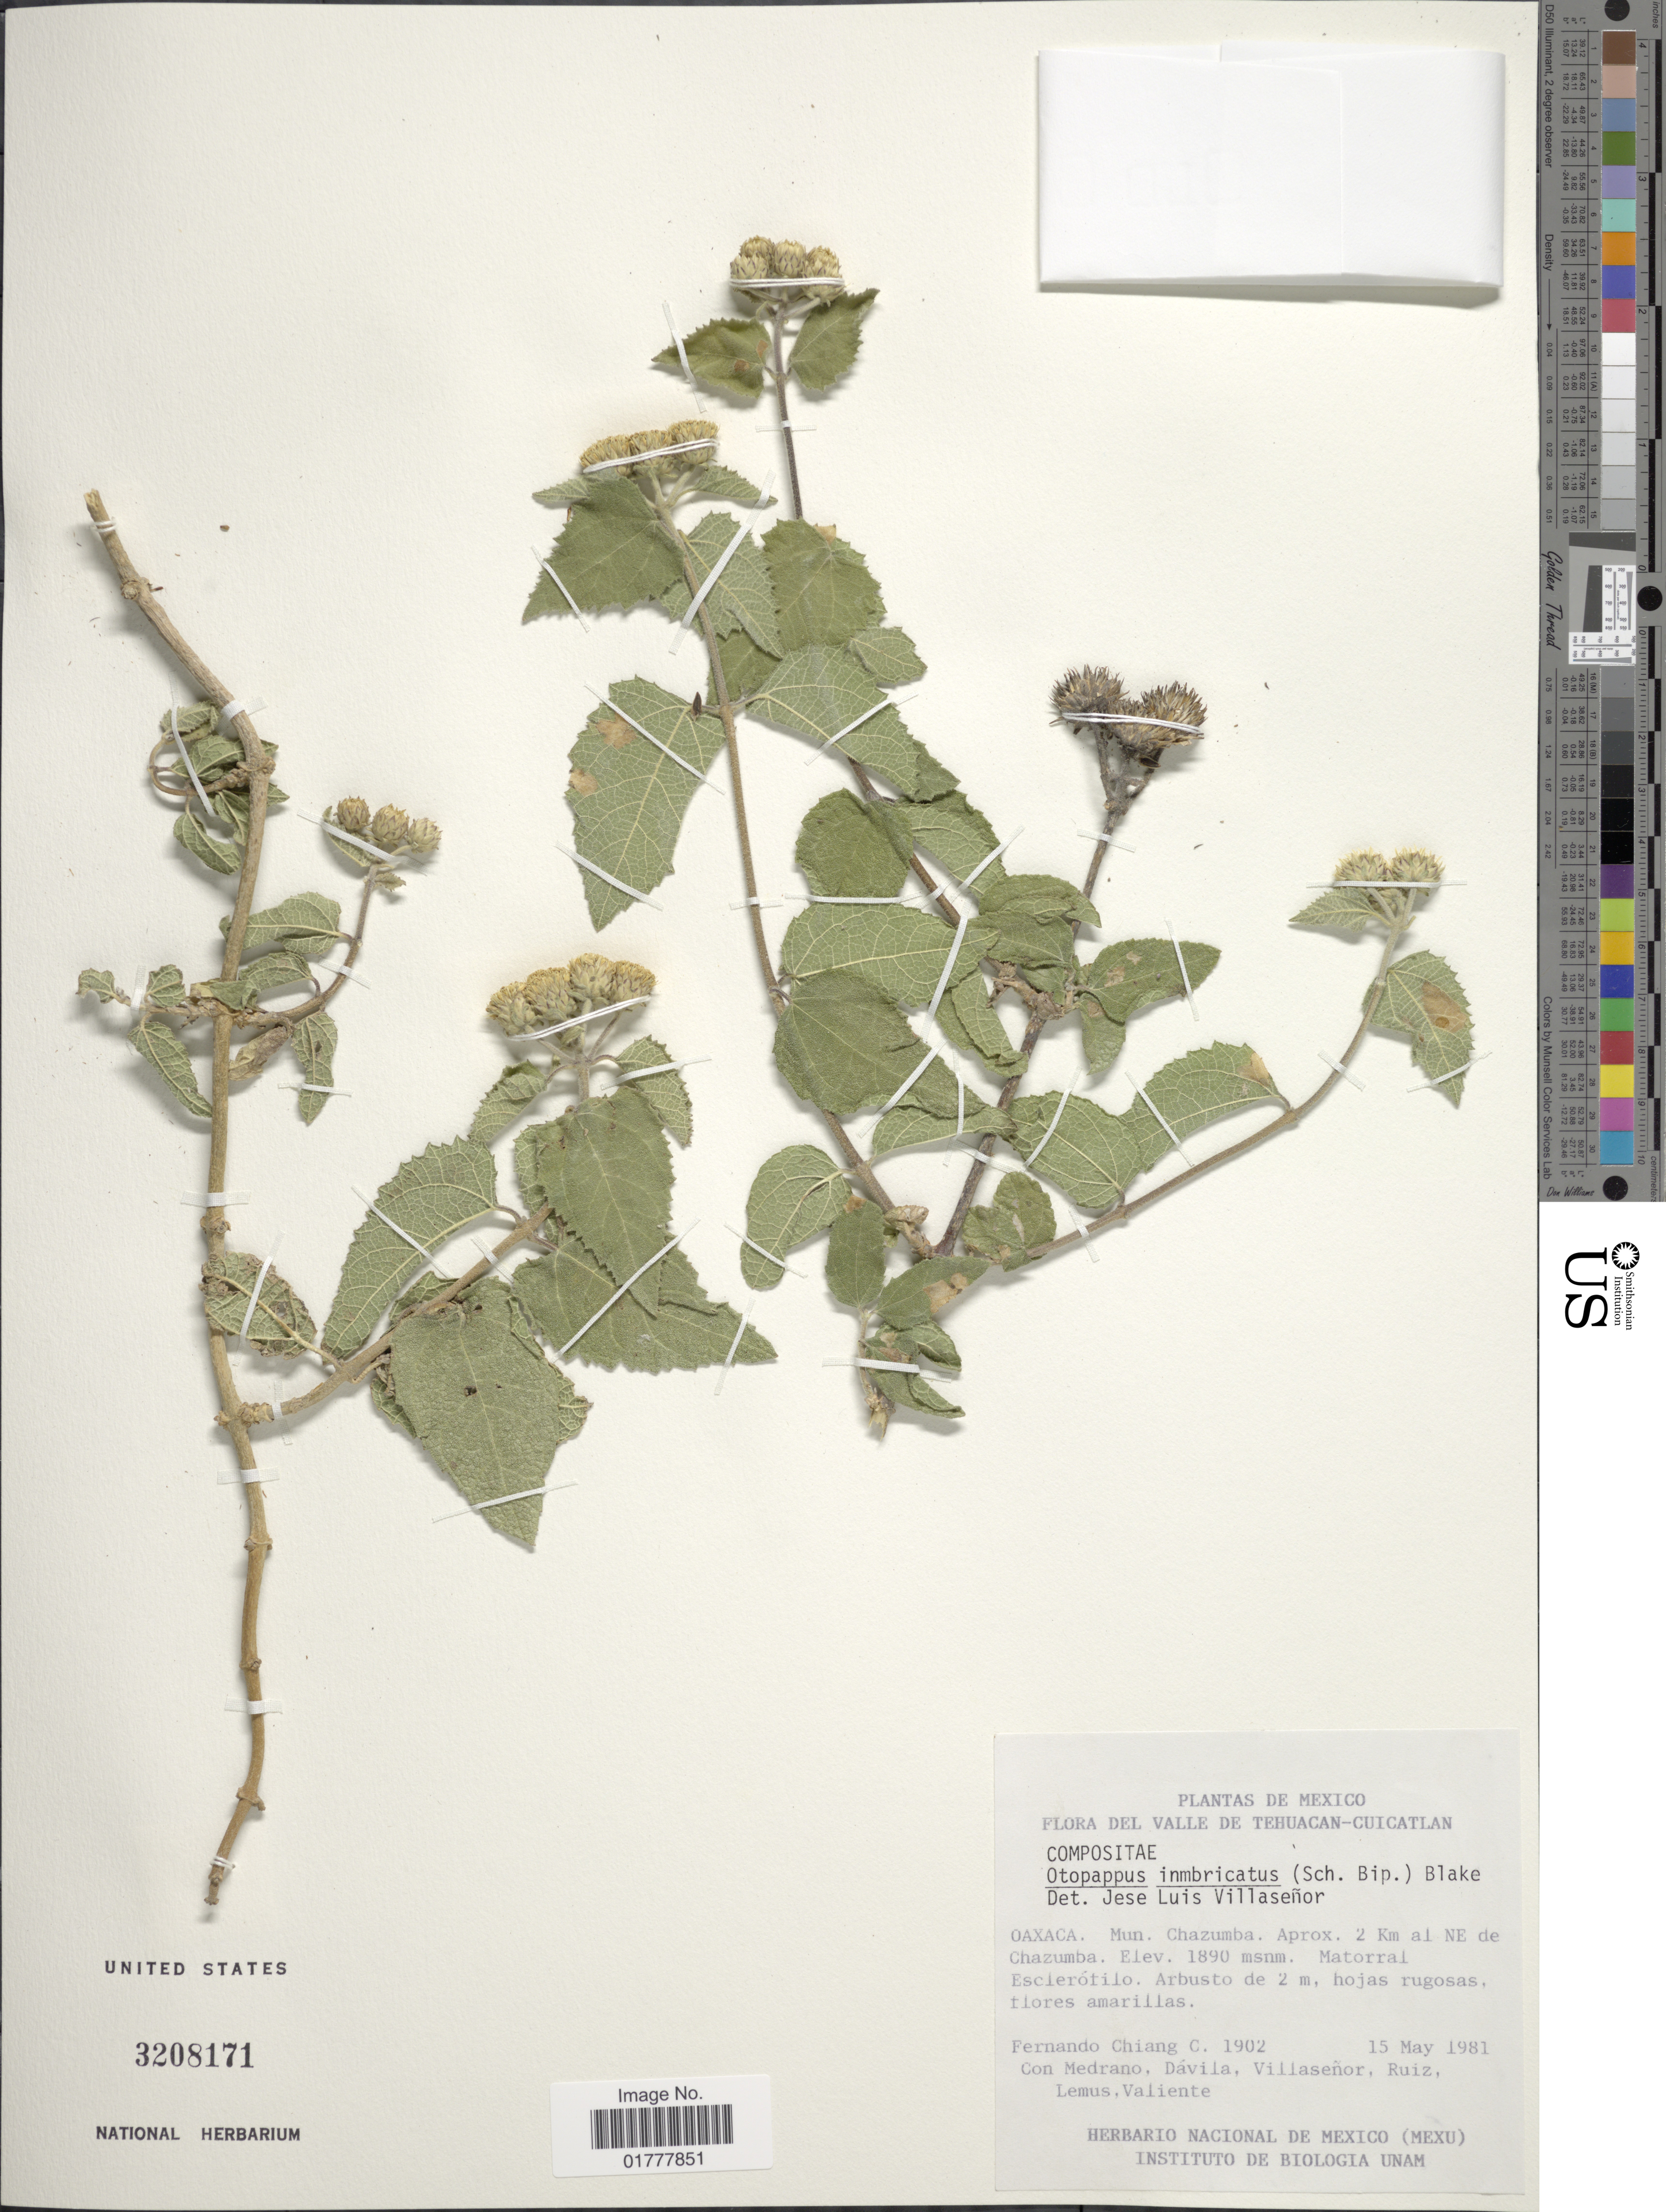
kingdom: Plantae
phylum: Tracheophyta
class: Magnoliopsida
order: Asterales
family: Asteraceae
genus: Otopappus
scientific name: Otopappus imbricatus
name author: (Sch. Bip.) S.F. Blake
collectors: F. Chiang C., F. Medrano, -. Davila, -. Villaseñor & et al.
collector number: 1902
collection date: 1981-05-15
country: Mexico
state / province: Oaxaca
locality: Oaxaca, Mun. Chazumba, Aprox. 2 km al NE de Chazumba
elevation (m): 1890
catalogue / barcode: US 3208171